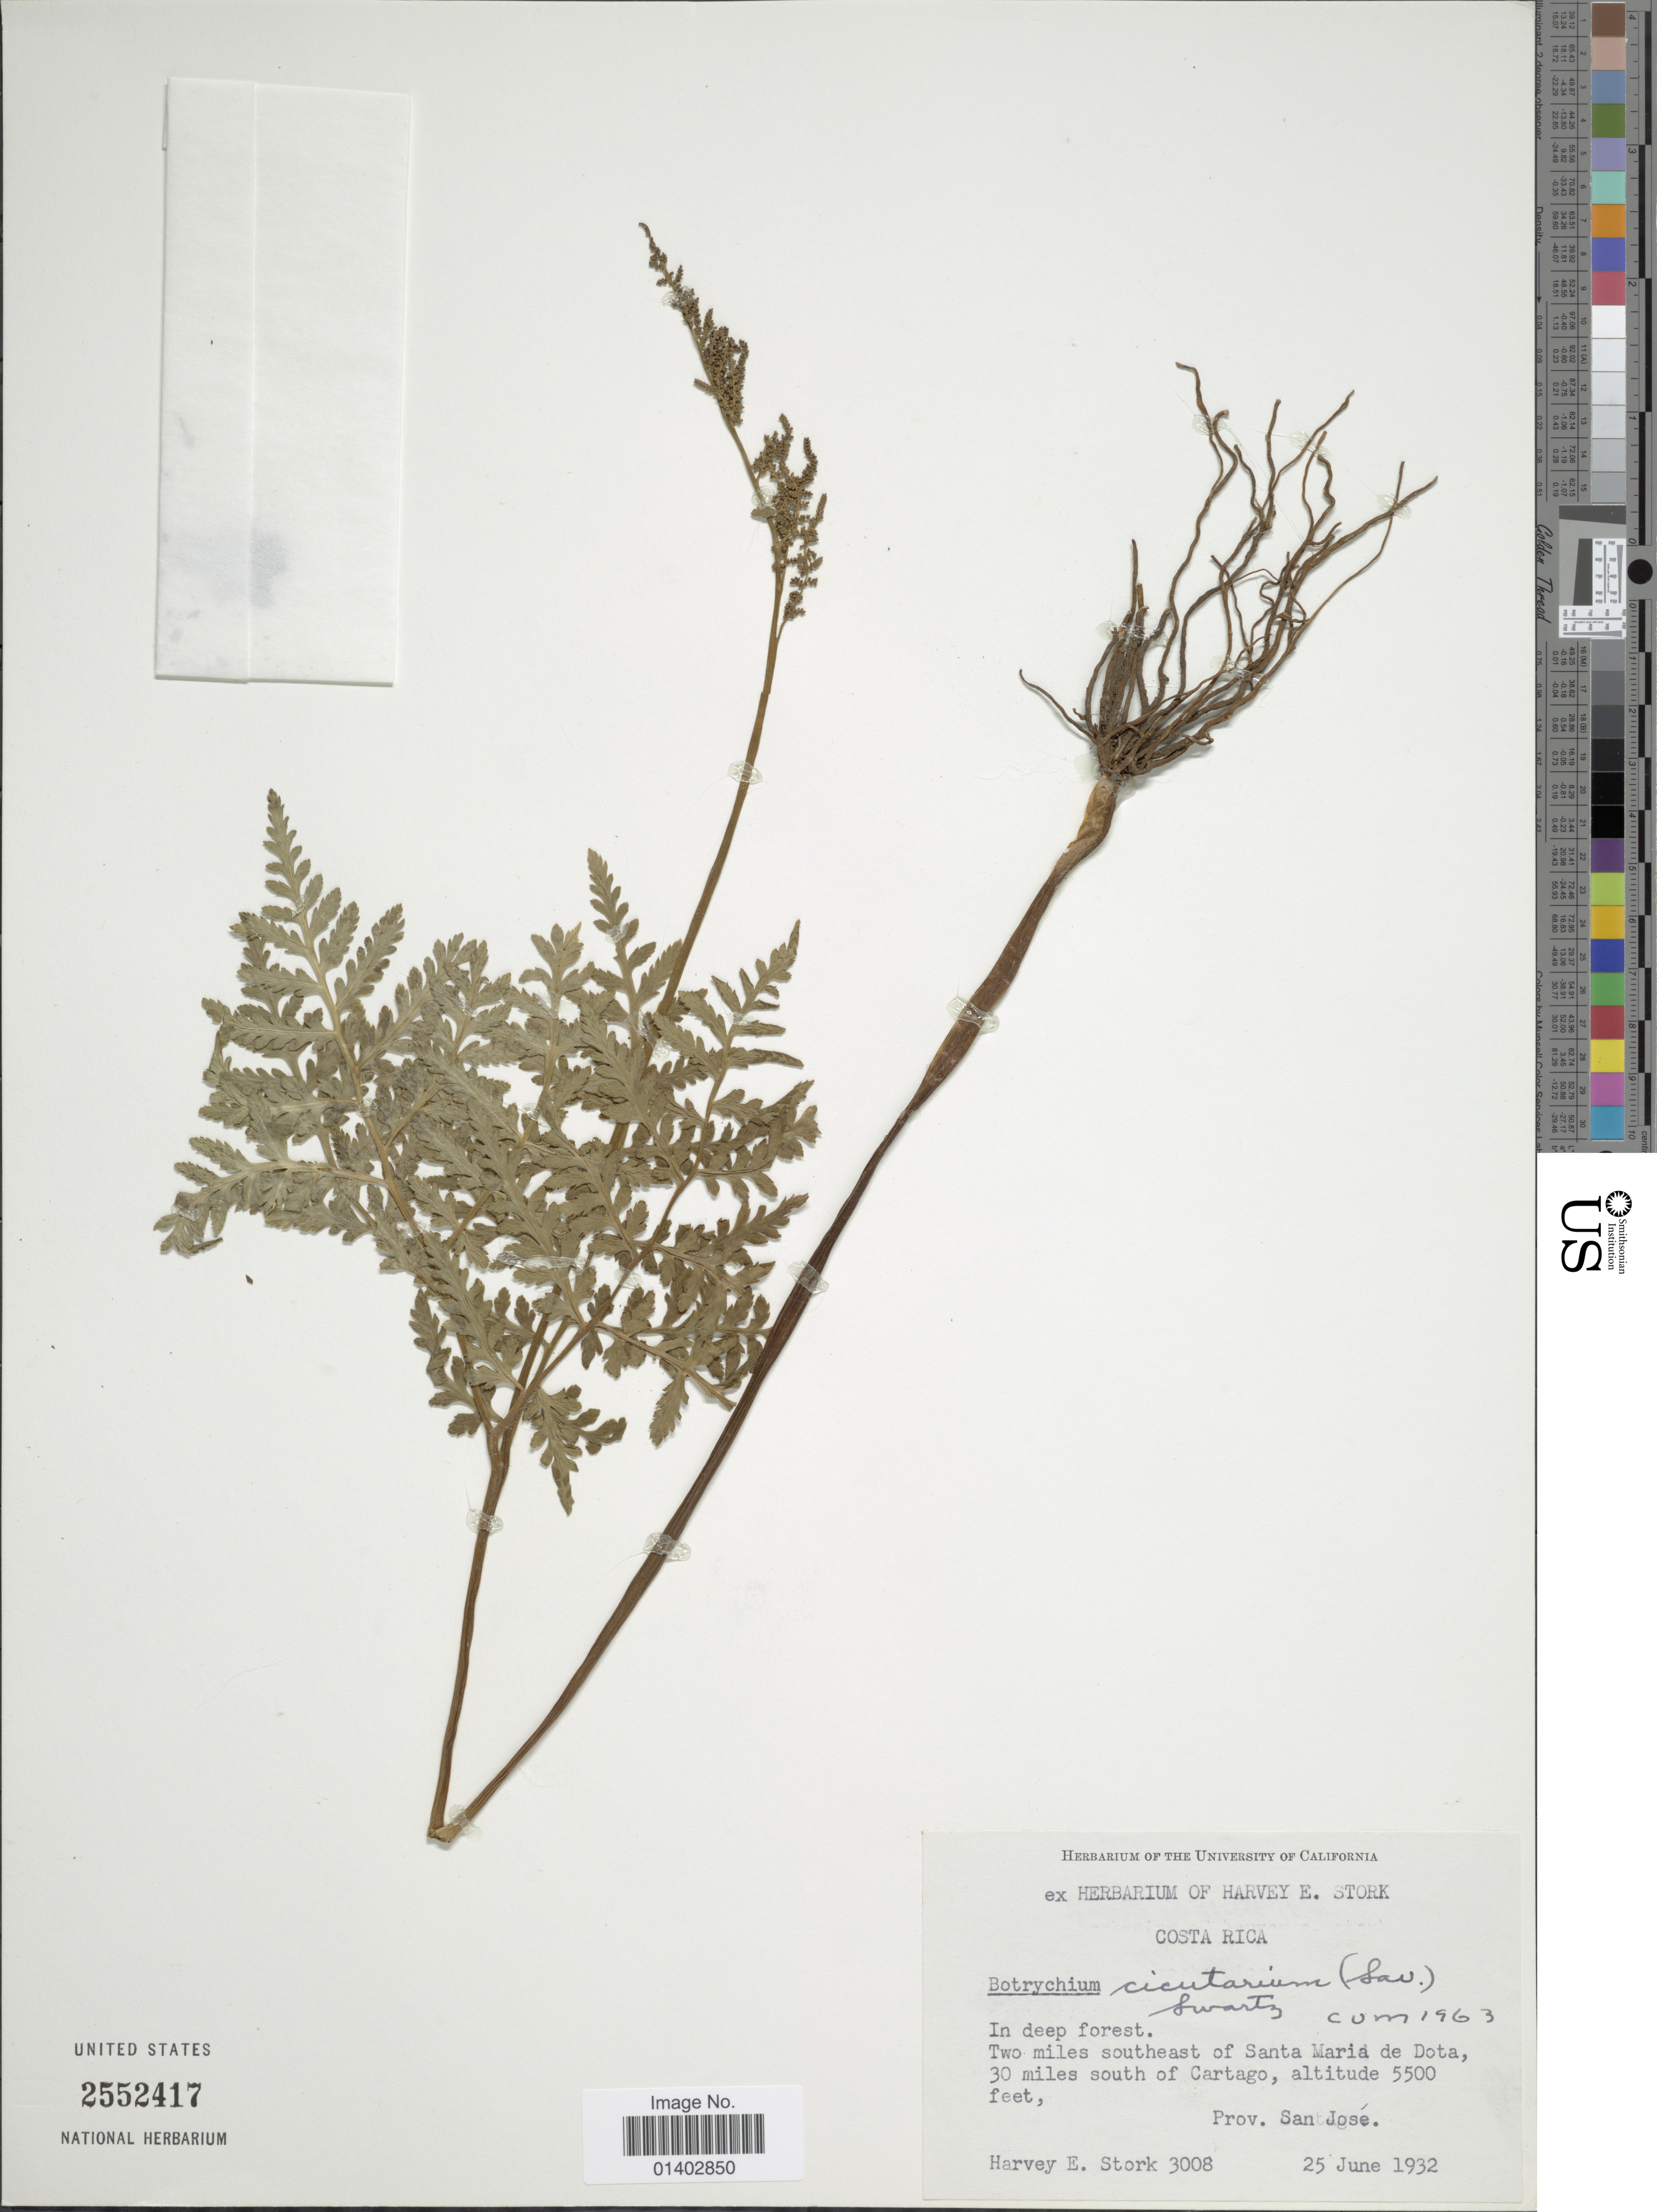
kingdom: Plantae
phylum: Tracheophyta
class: Polypodiopsida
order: Ophioglossales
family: Ophioglossaceae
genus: Botrychium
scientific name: Botrychium virginianum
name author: (L.) Sw.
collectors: H. E. Stork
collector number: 3008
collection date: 1932-06-25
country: Costa Rica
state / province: San José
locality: Two miles southeast of Santa Maria de Dota, 30 miles south of Cartago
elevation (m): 1676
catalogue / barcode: US 2552417